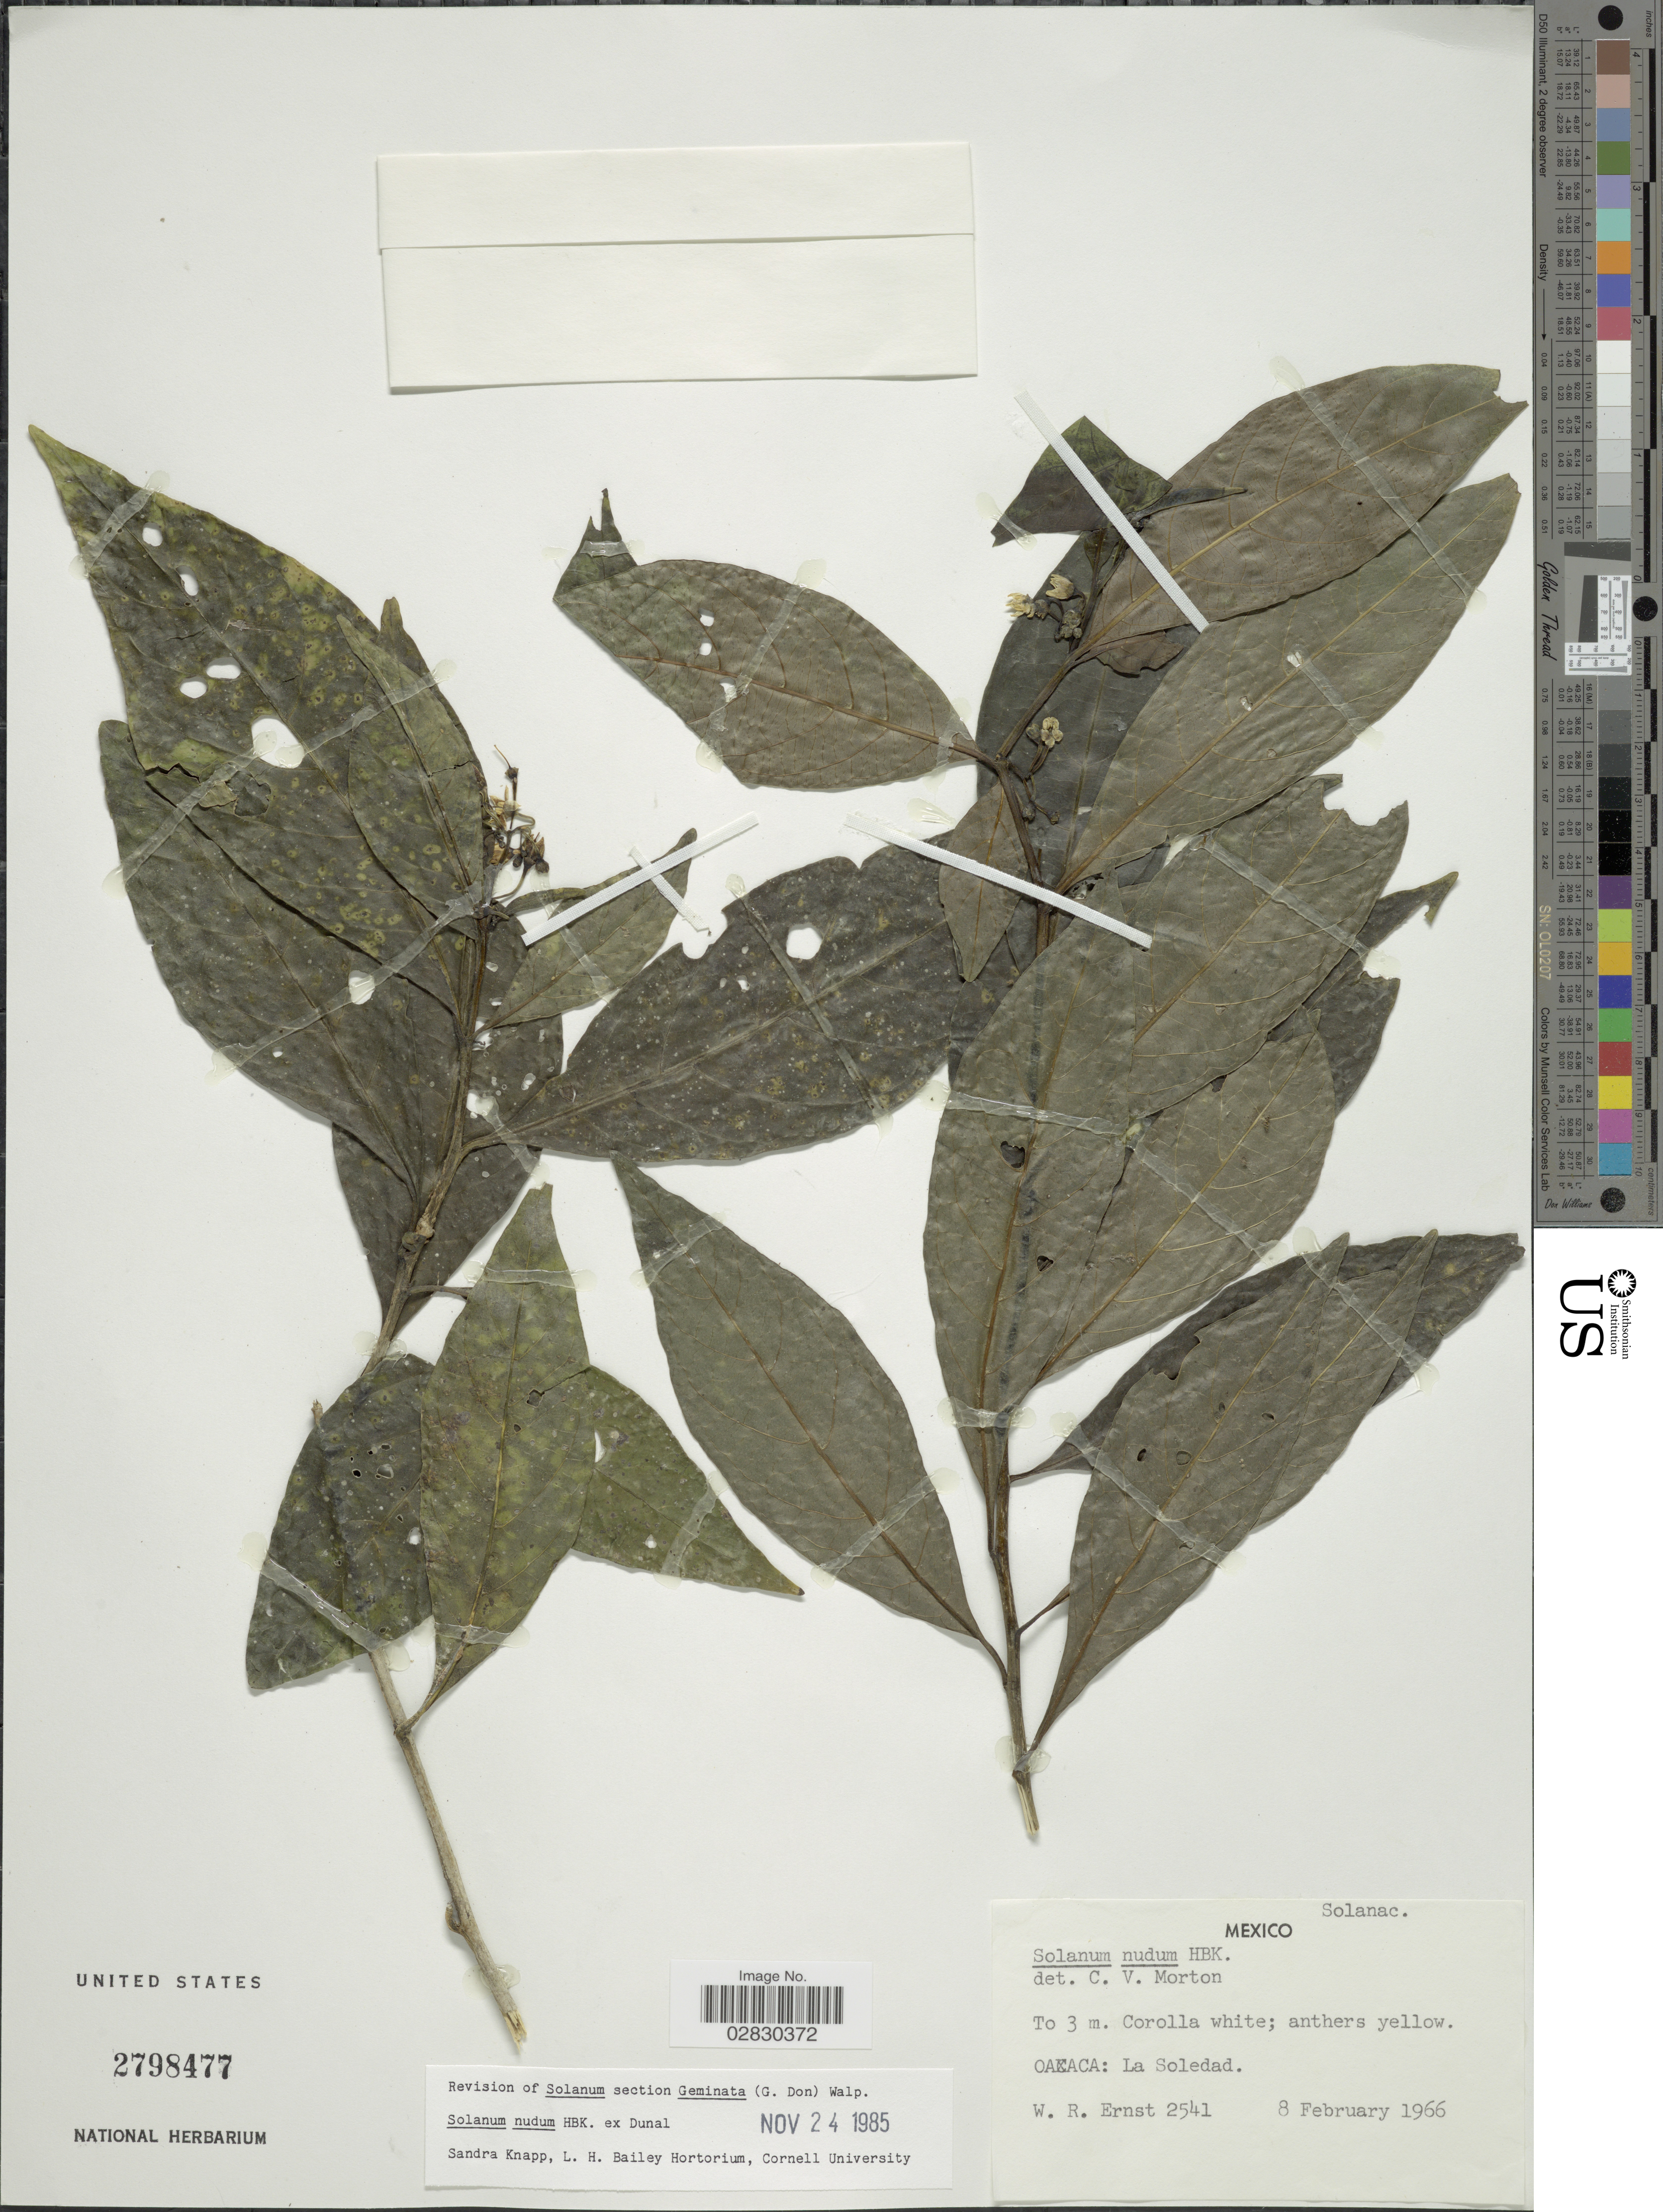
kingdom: Plantae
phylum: Tracheophyta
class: Magnoliopsida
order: Solanales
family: Solanaceae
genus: Solanum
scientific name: Solanum nudum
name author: Humb. & Bonpl. ex Dunal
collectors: W. R. Ernst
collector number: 2541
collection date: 1966-02-08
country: Mexico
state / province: Oaxaca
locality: La Soledad.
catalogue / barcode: US 2798477